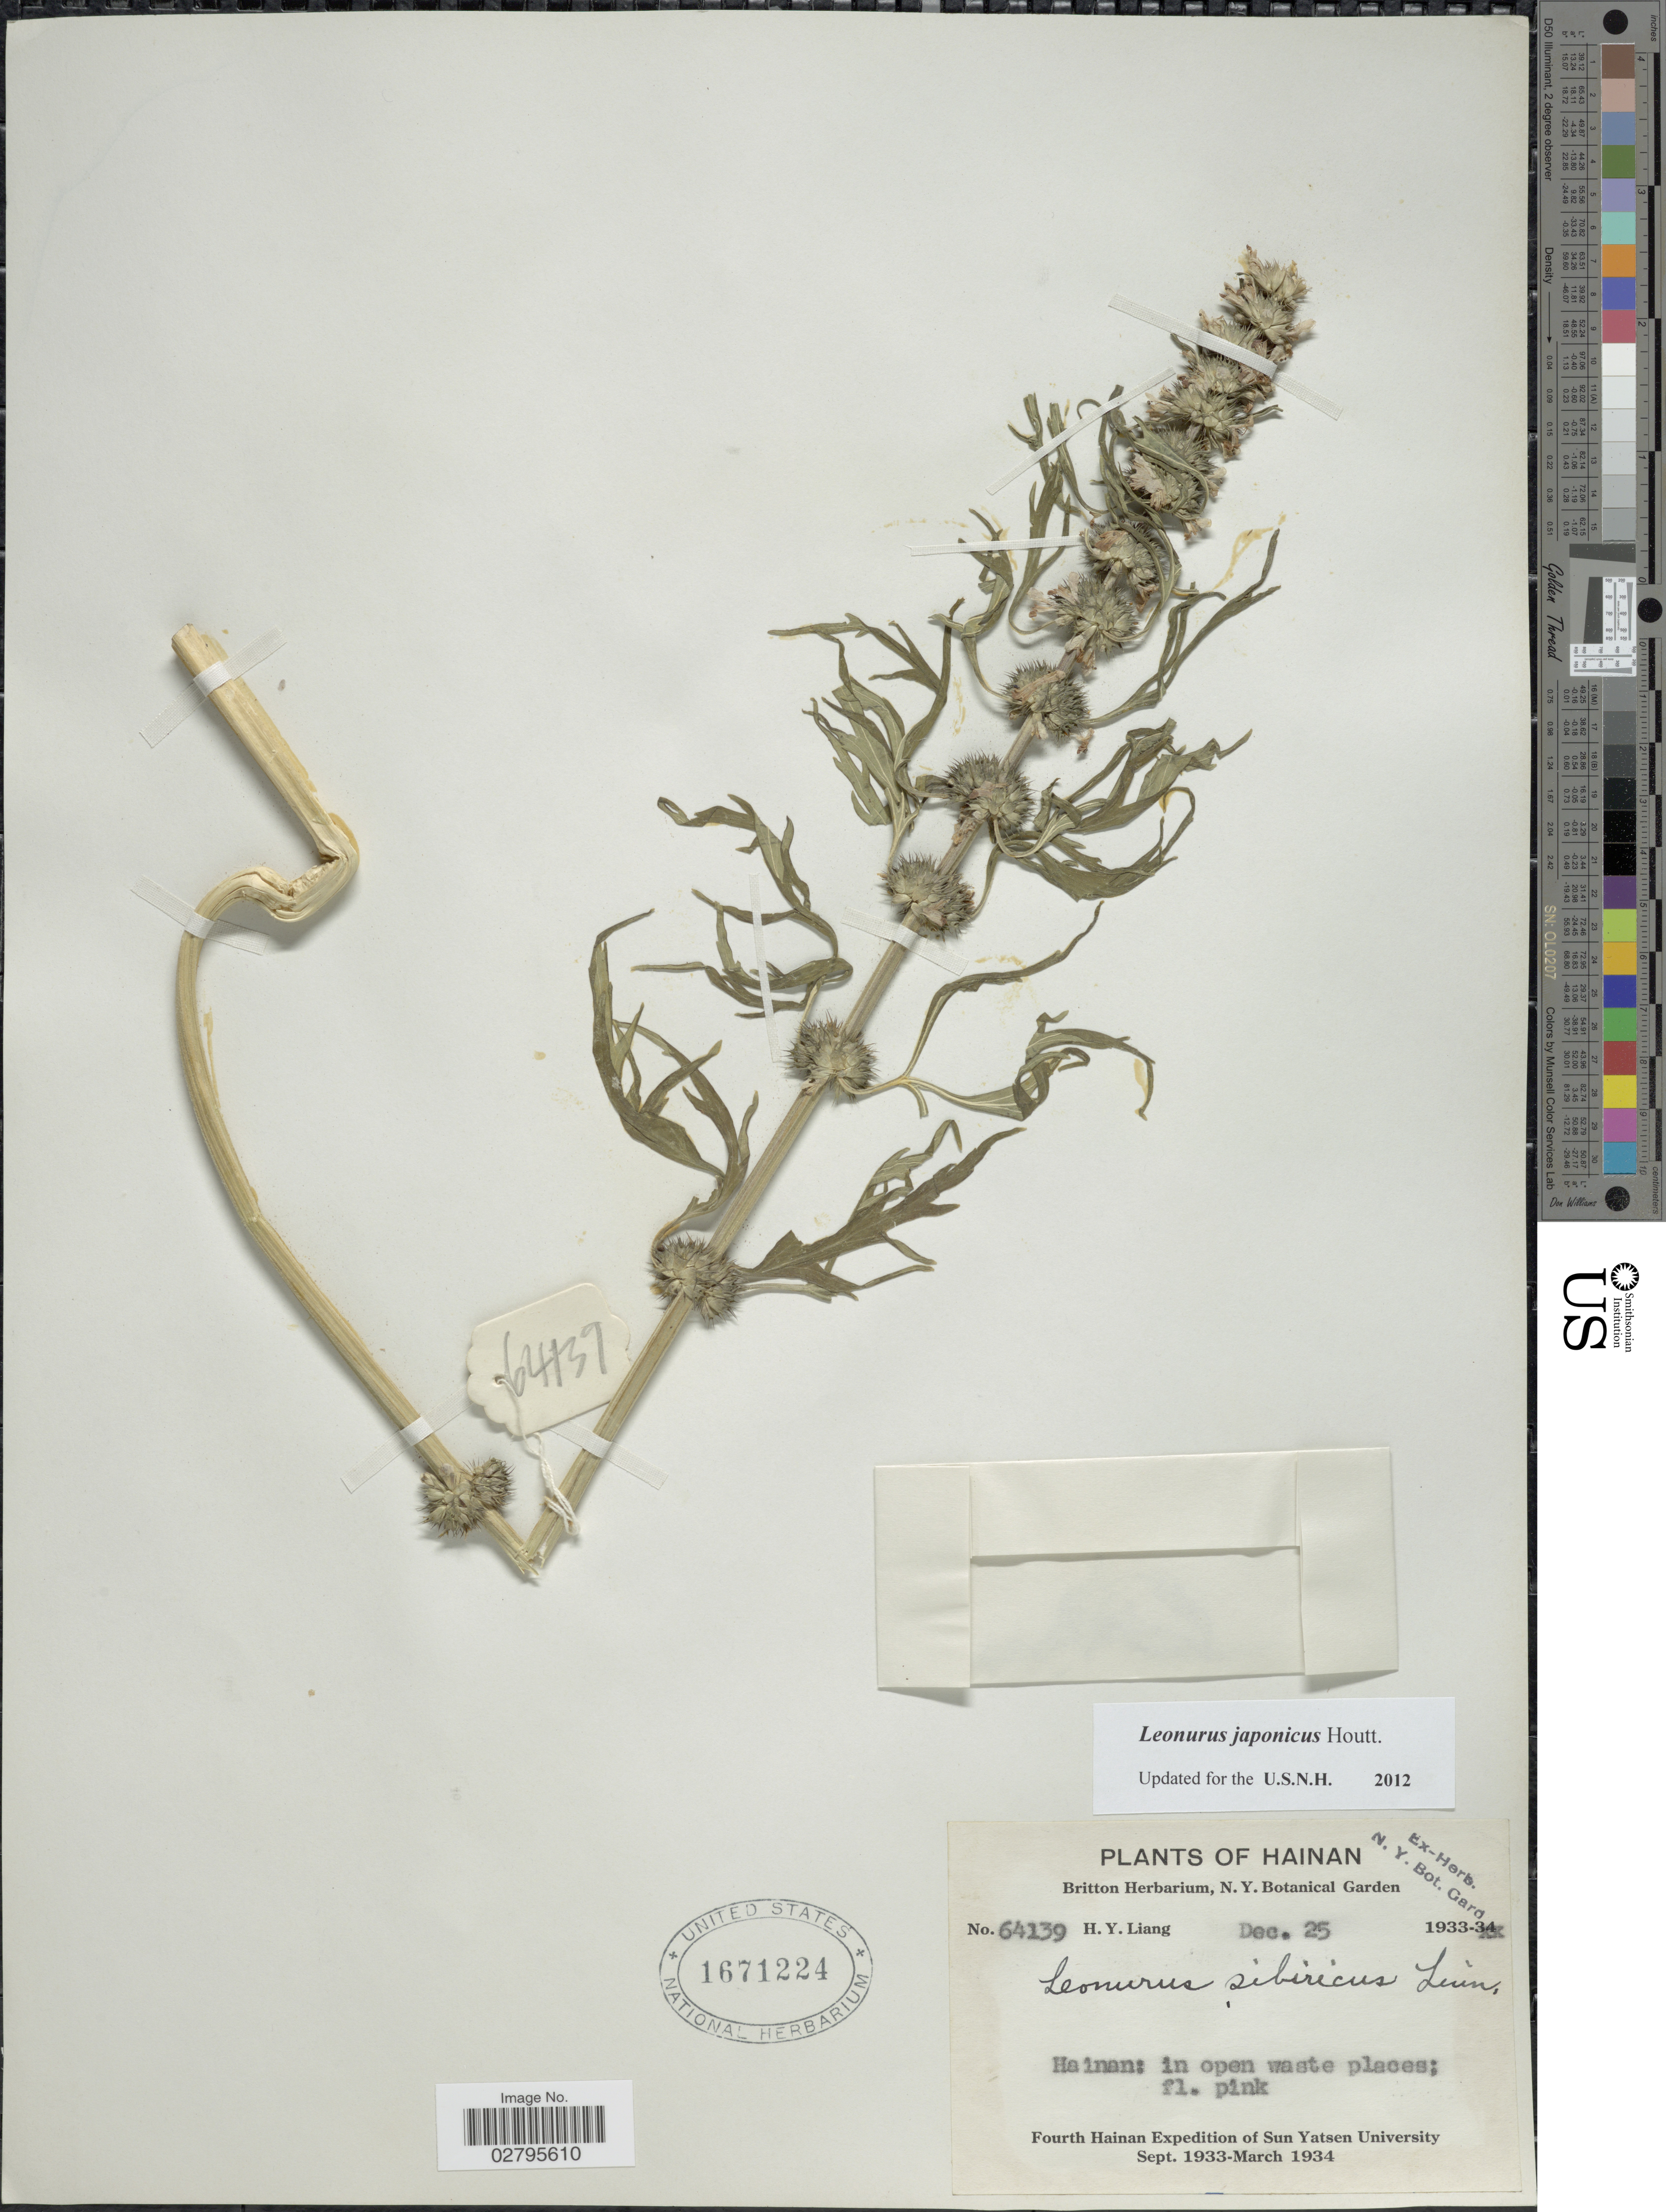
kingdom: Plantae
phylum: Tracheophyta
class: Magnoliopsida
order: Lamiales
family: Lamiaceae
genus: Leonurus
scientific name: Leonurus japonicus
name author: Houtt.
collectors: H. Y. Liang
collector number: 64139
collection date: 1933-12-25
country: China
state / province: Hainan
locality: In open waste places.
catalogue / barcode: US 1671224